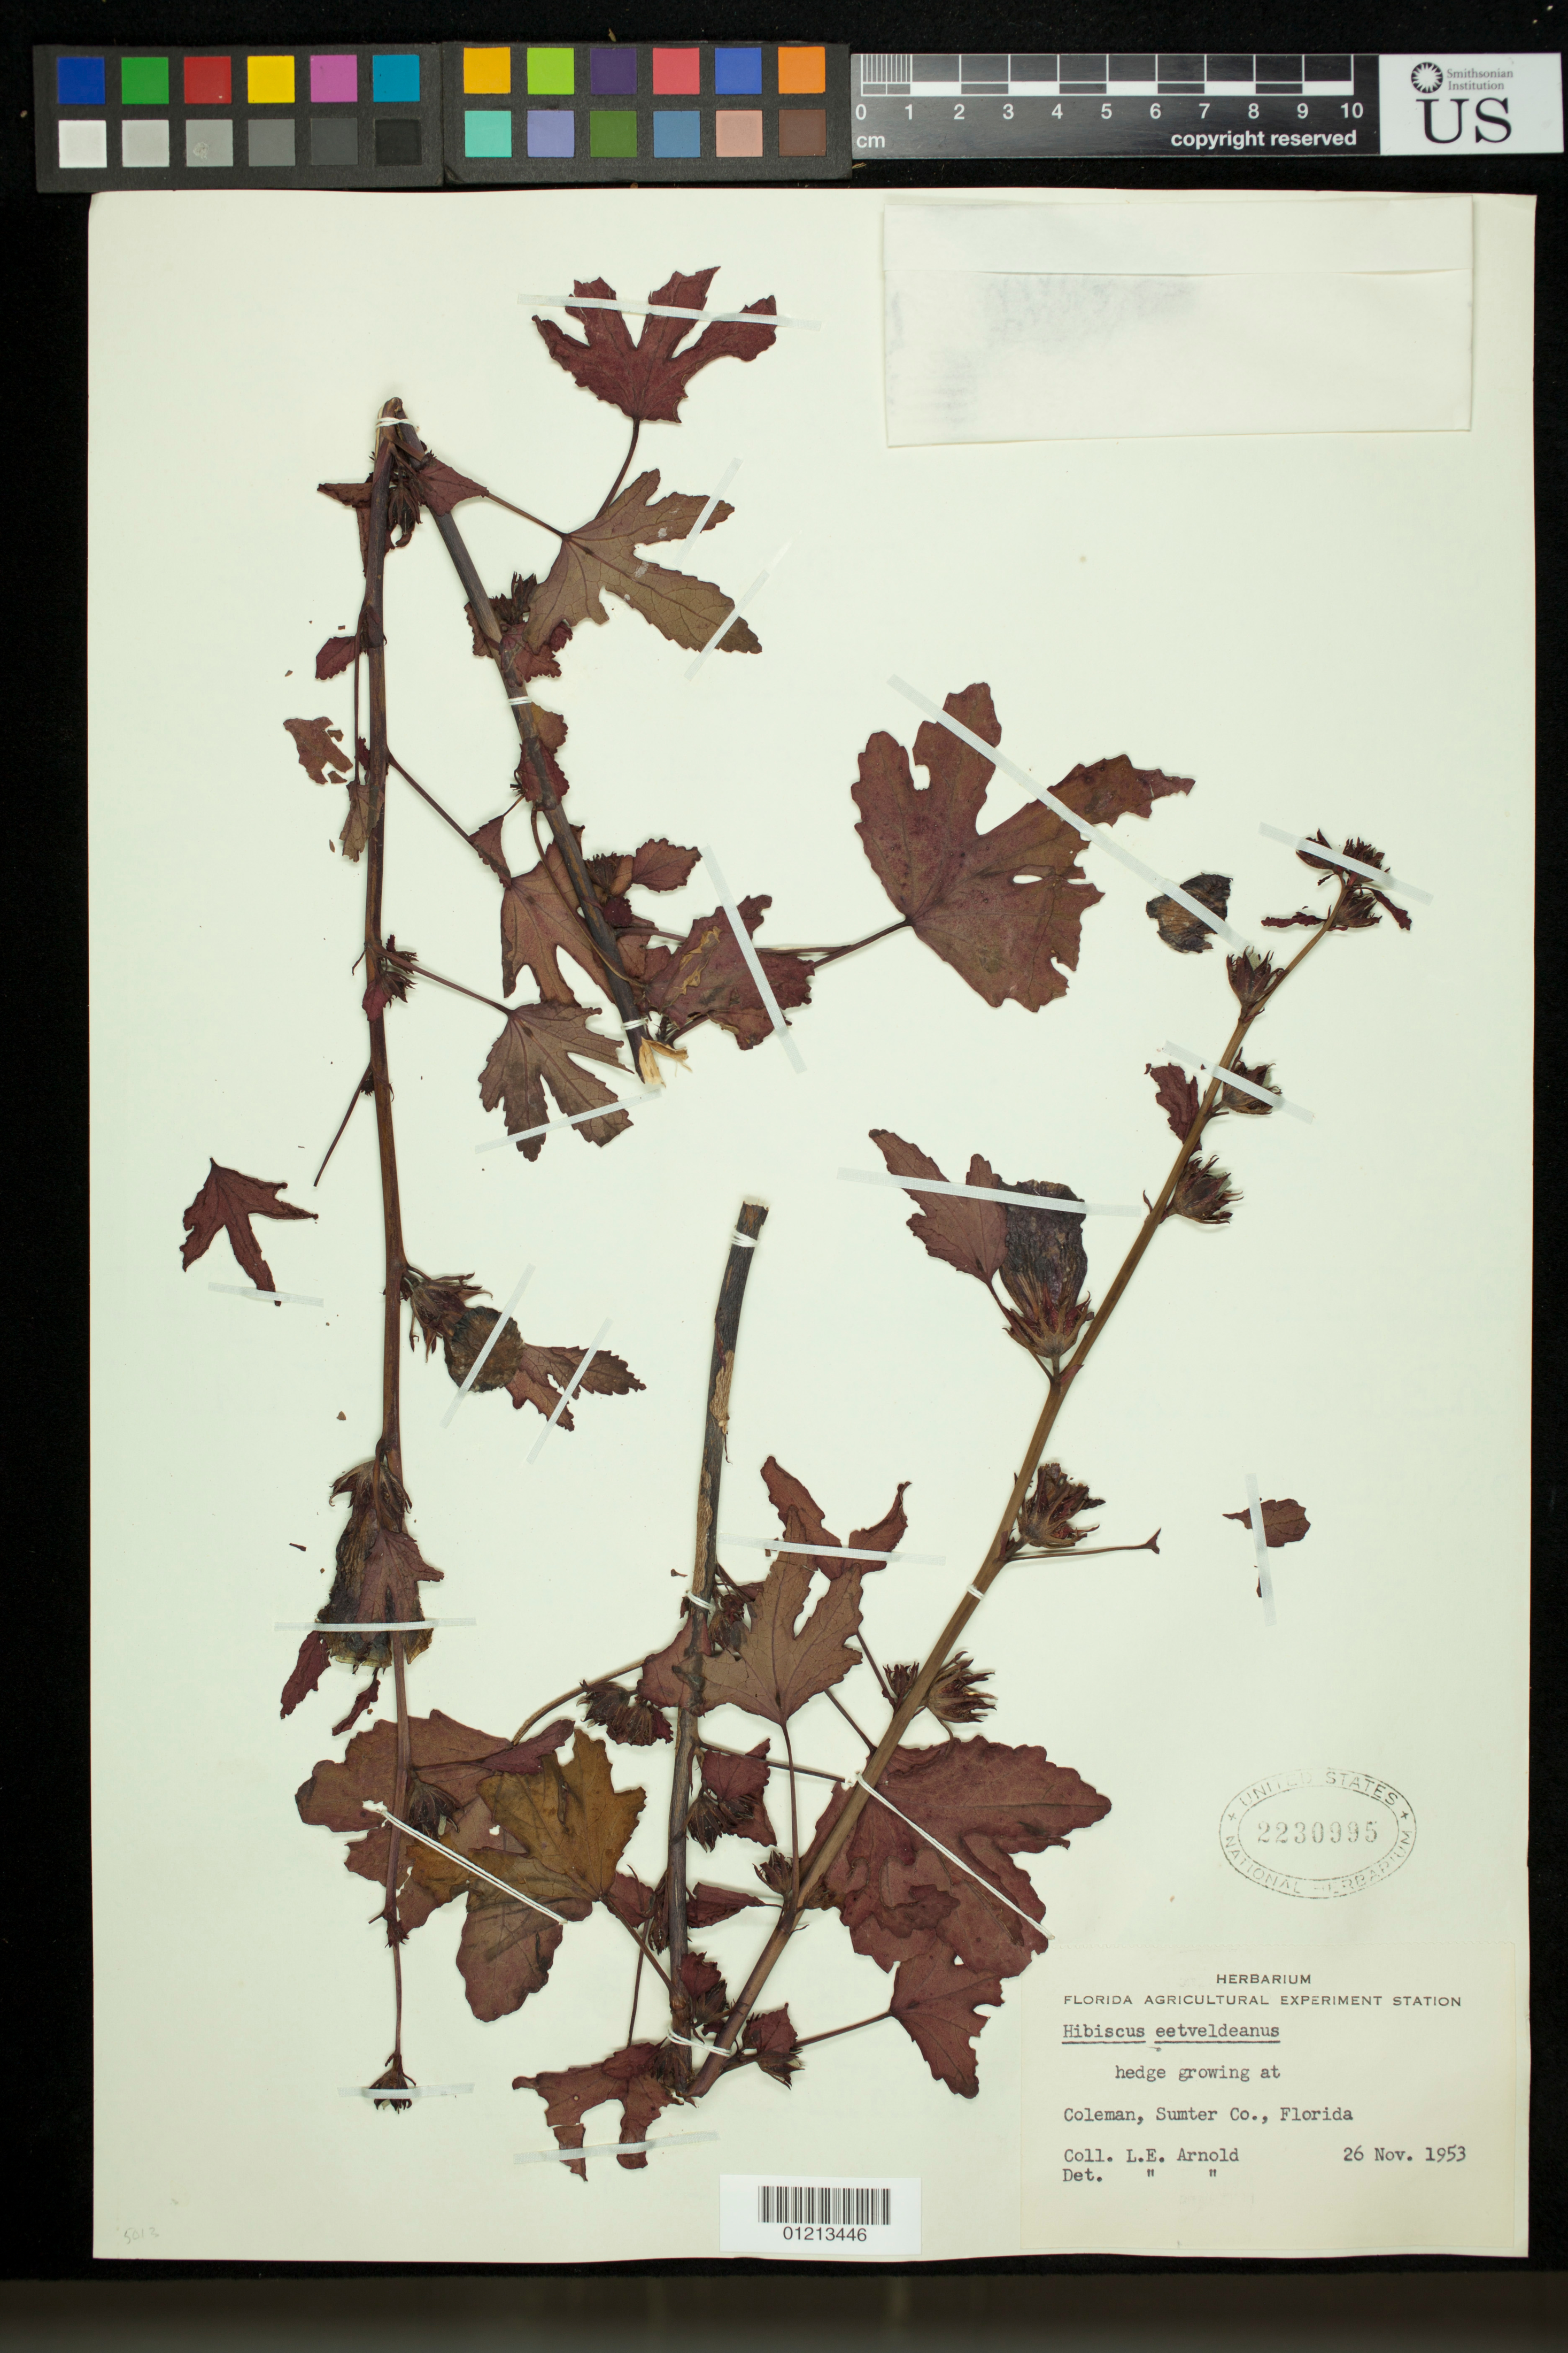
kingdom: Plantae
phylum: Tracheophyta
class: Magnoliopsida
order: Malvales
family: Malvaceae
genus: Sabdariffa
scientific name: Sabdariffa acetosella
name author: (Welw. ex Hiern) M.M. Hanes & R.L. Barrett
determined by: Dorr, Laurence J., Curator (BOT), Smithsonian Institution - National Museum of Natural History (UNITED STATES)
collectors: L. E. Arnold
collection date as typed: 26 Nov 1953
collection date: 1953-11-26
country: United States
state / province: Florida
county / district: Sumter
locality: hedge growing at Coleman, Sumter Co., Florida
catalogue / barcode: US 2230995